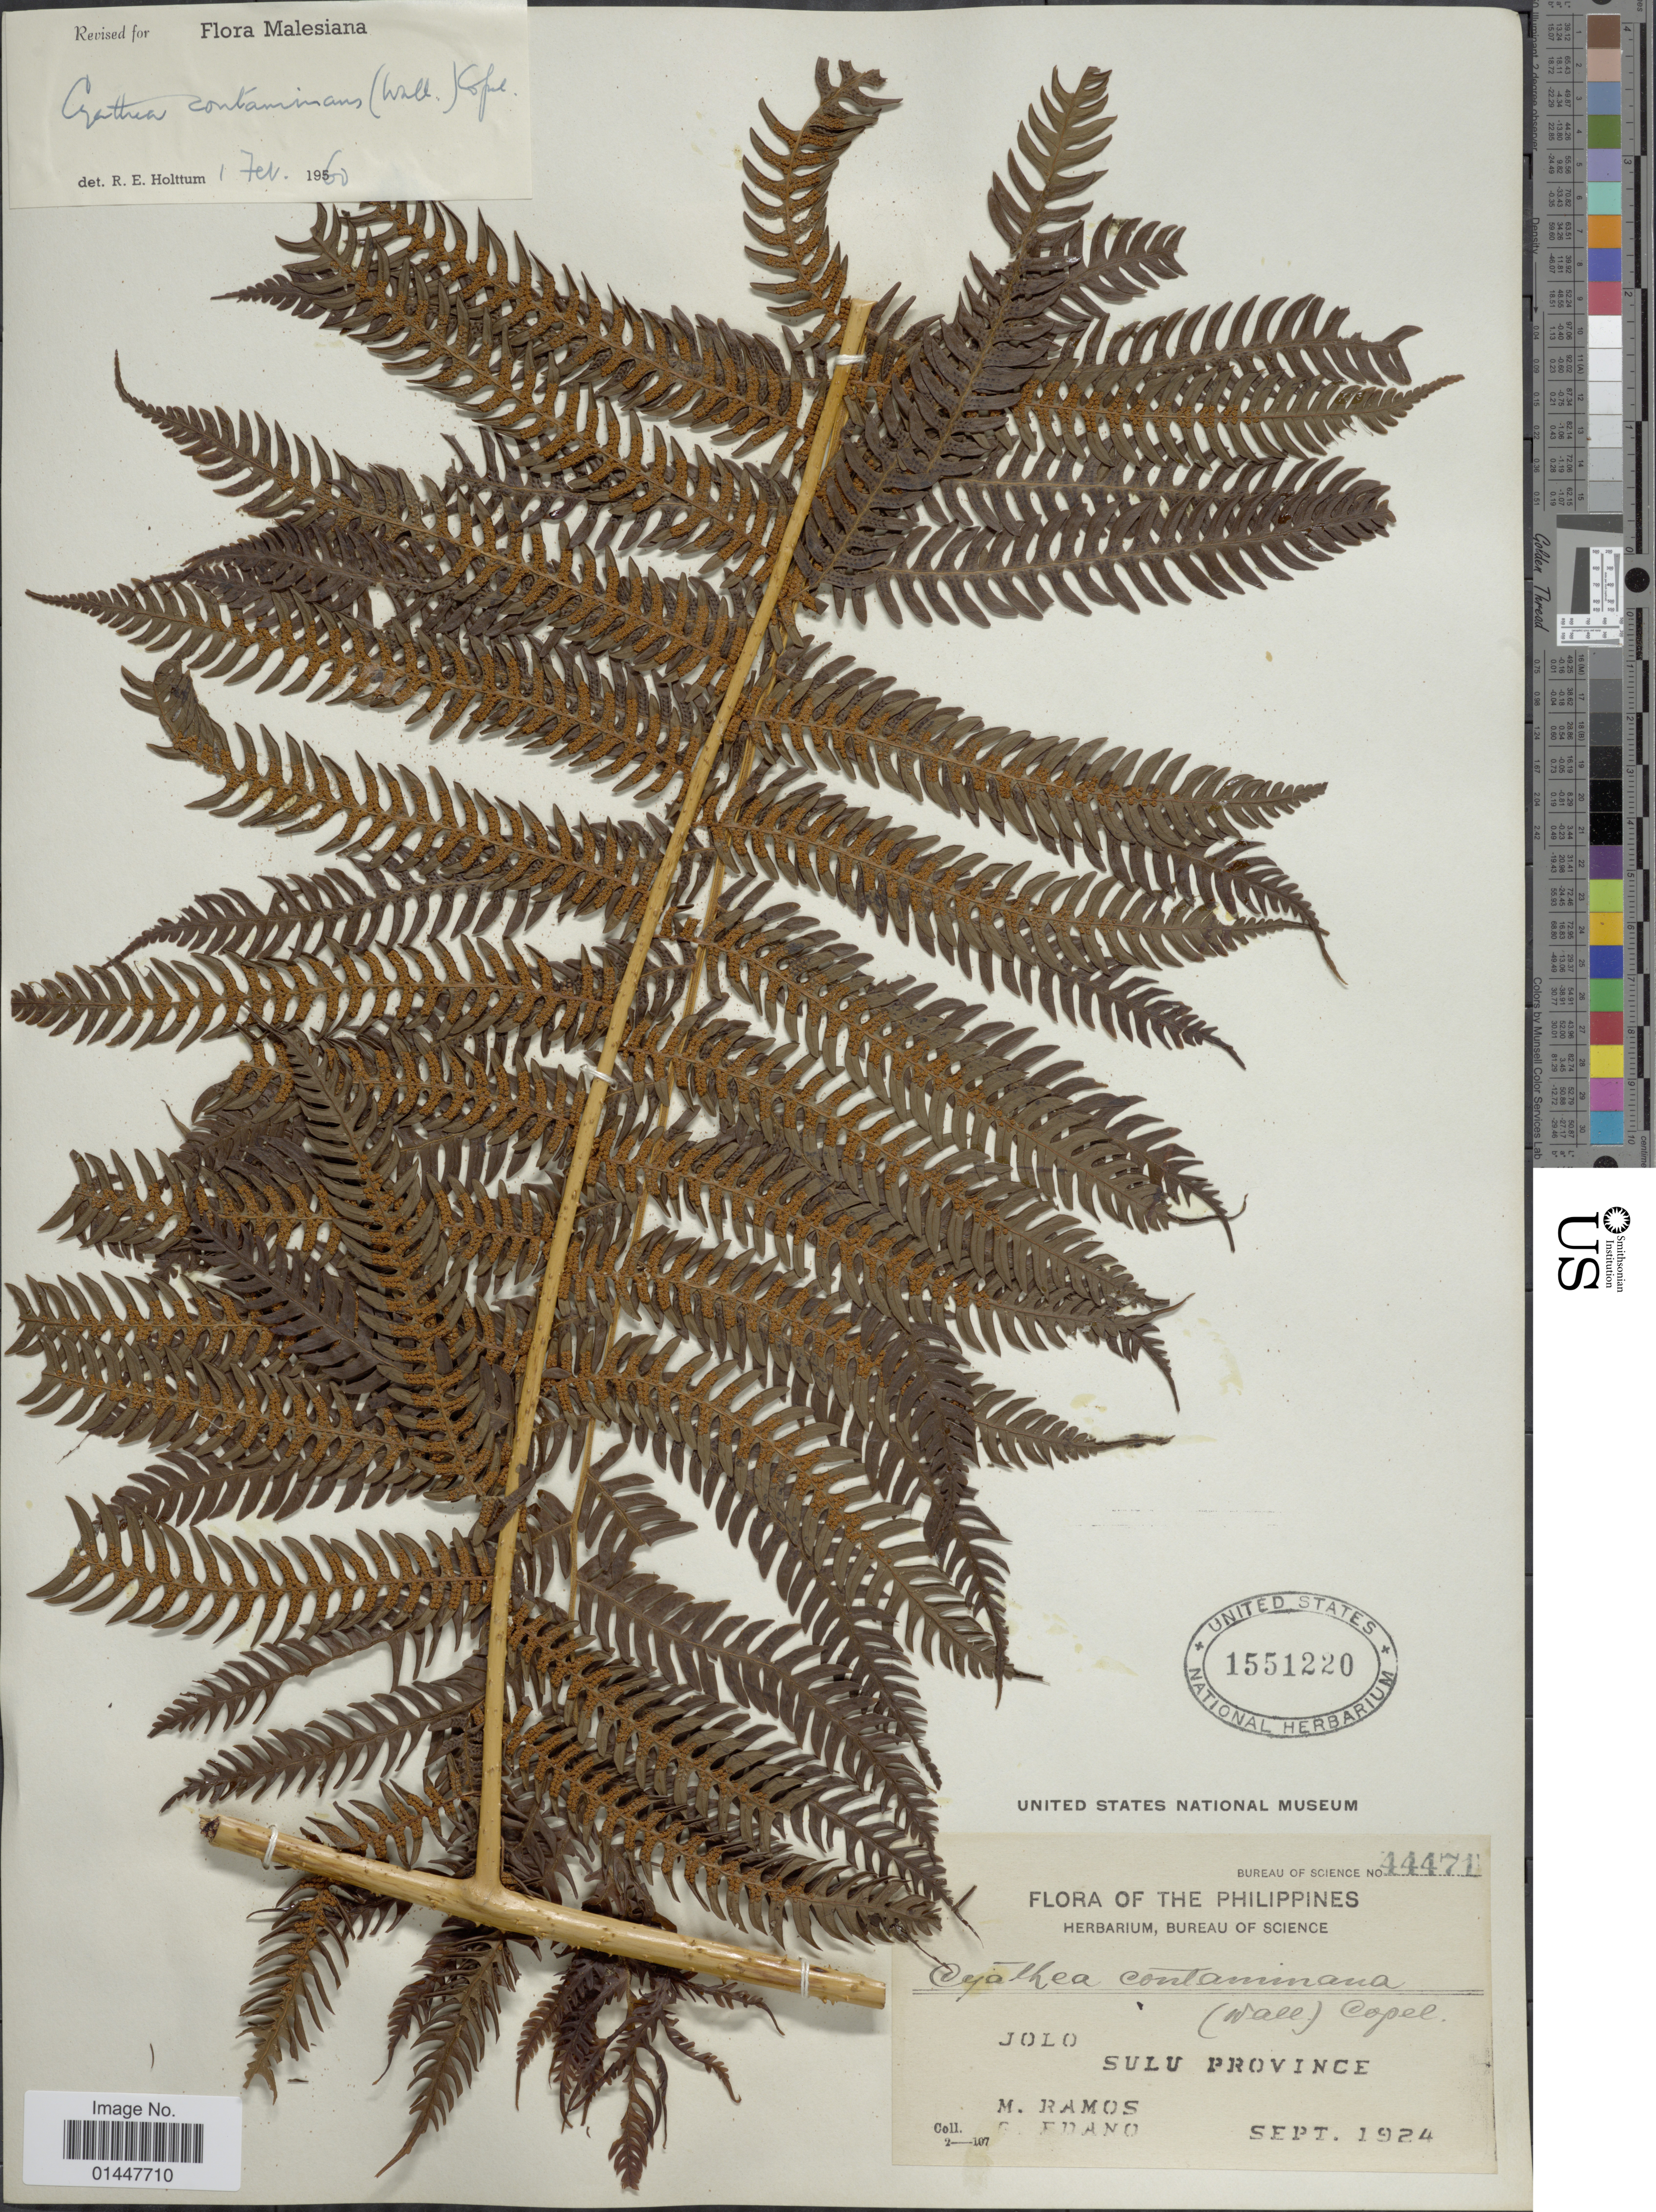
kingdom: Plantae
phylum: Tracheophyta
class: Polypodiopsida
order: Cyatheales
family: Cyatheaceae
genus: Sphaeropteris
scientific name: Sphaeropteris glauca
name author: (Blume) R.M. Tryon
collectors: M. Ramos & G. Edaño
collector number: Bureau of Science 44471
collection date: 1924-09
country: Philippines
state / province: Muslim Mindanao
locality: Jolo, Sulu Province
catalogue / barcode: US 1551220